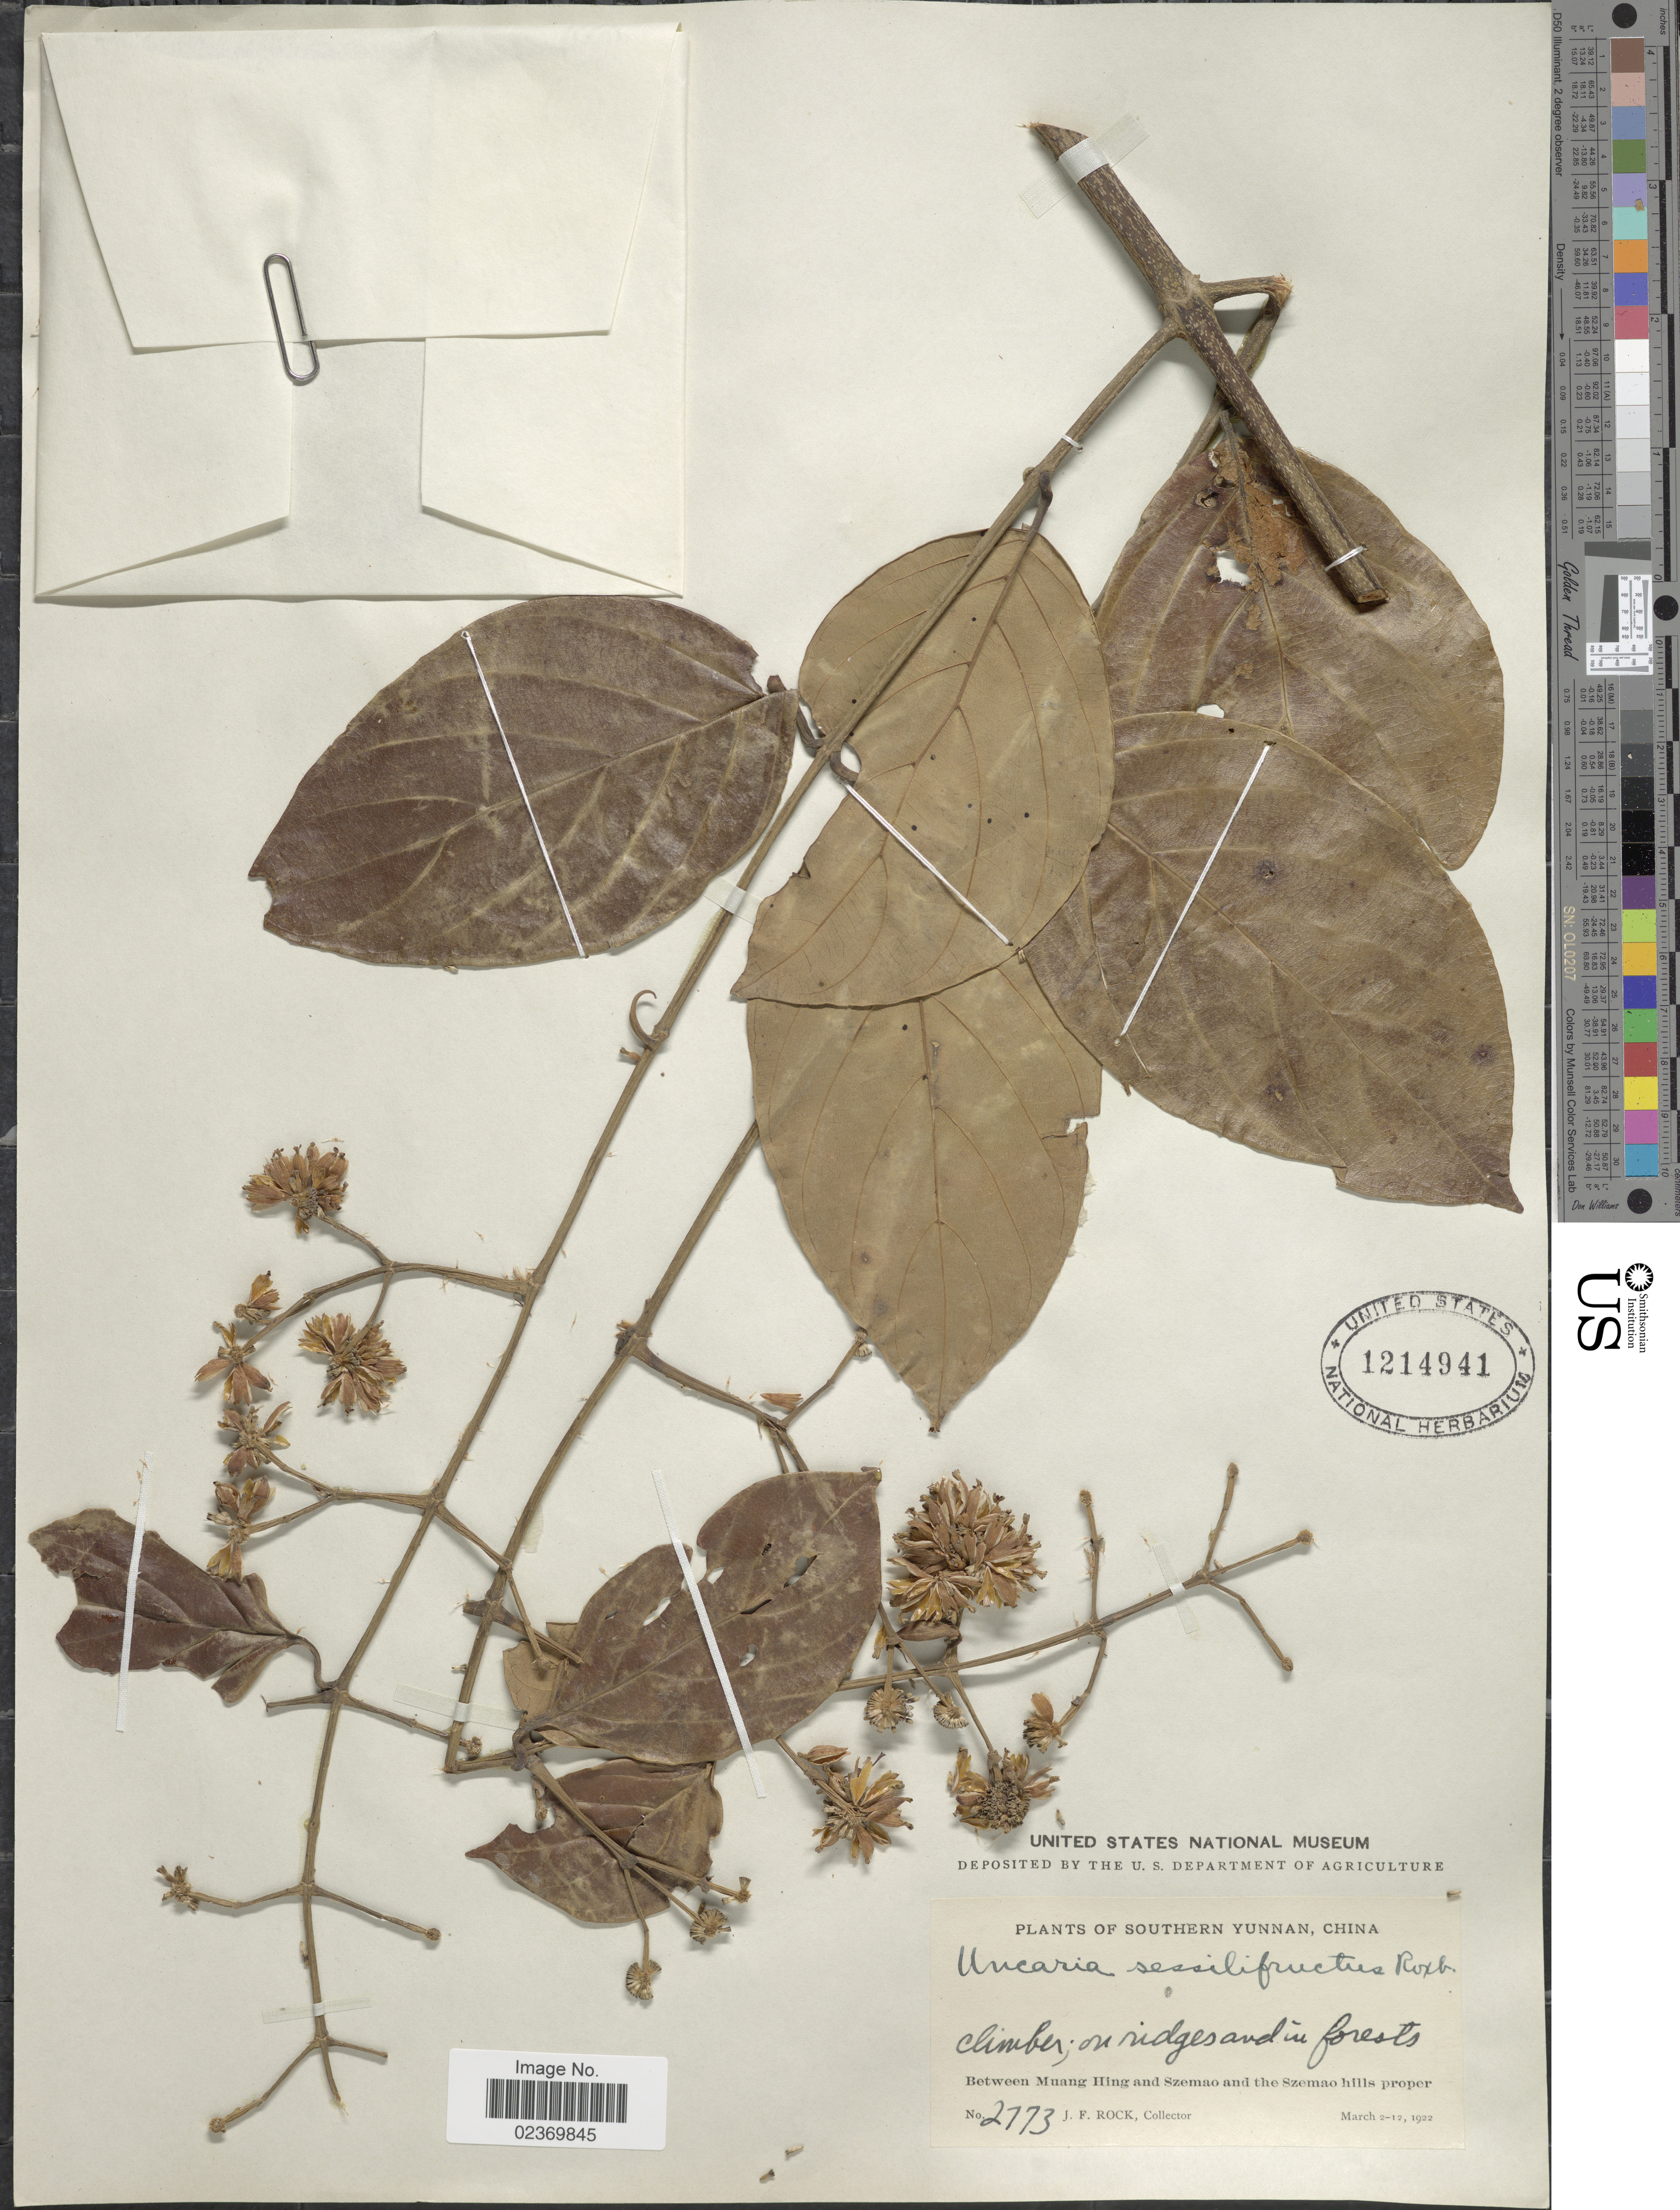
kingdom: Plantae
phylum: Tracheophyta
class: Magnoliopsida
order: Gentianales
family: Rubiaceae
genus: Uncaria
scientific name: Uncaria sessilifructus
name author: Roxb.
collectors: J. Rock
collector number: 2773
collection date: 1922-03-02/1922-03-12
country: China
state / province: Yunnan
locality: Southern Yunnan, Between Muang Hing and Szemao and the Szemao hills proper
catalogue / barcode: US 1214941